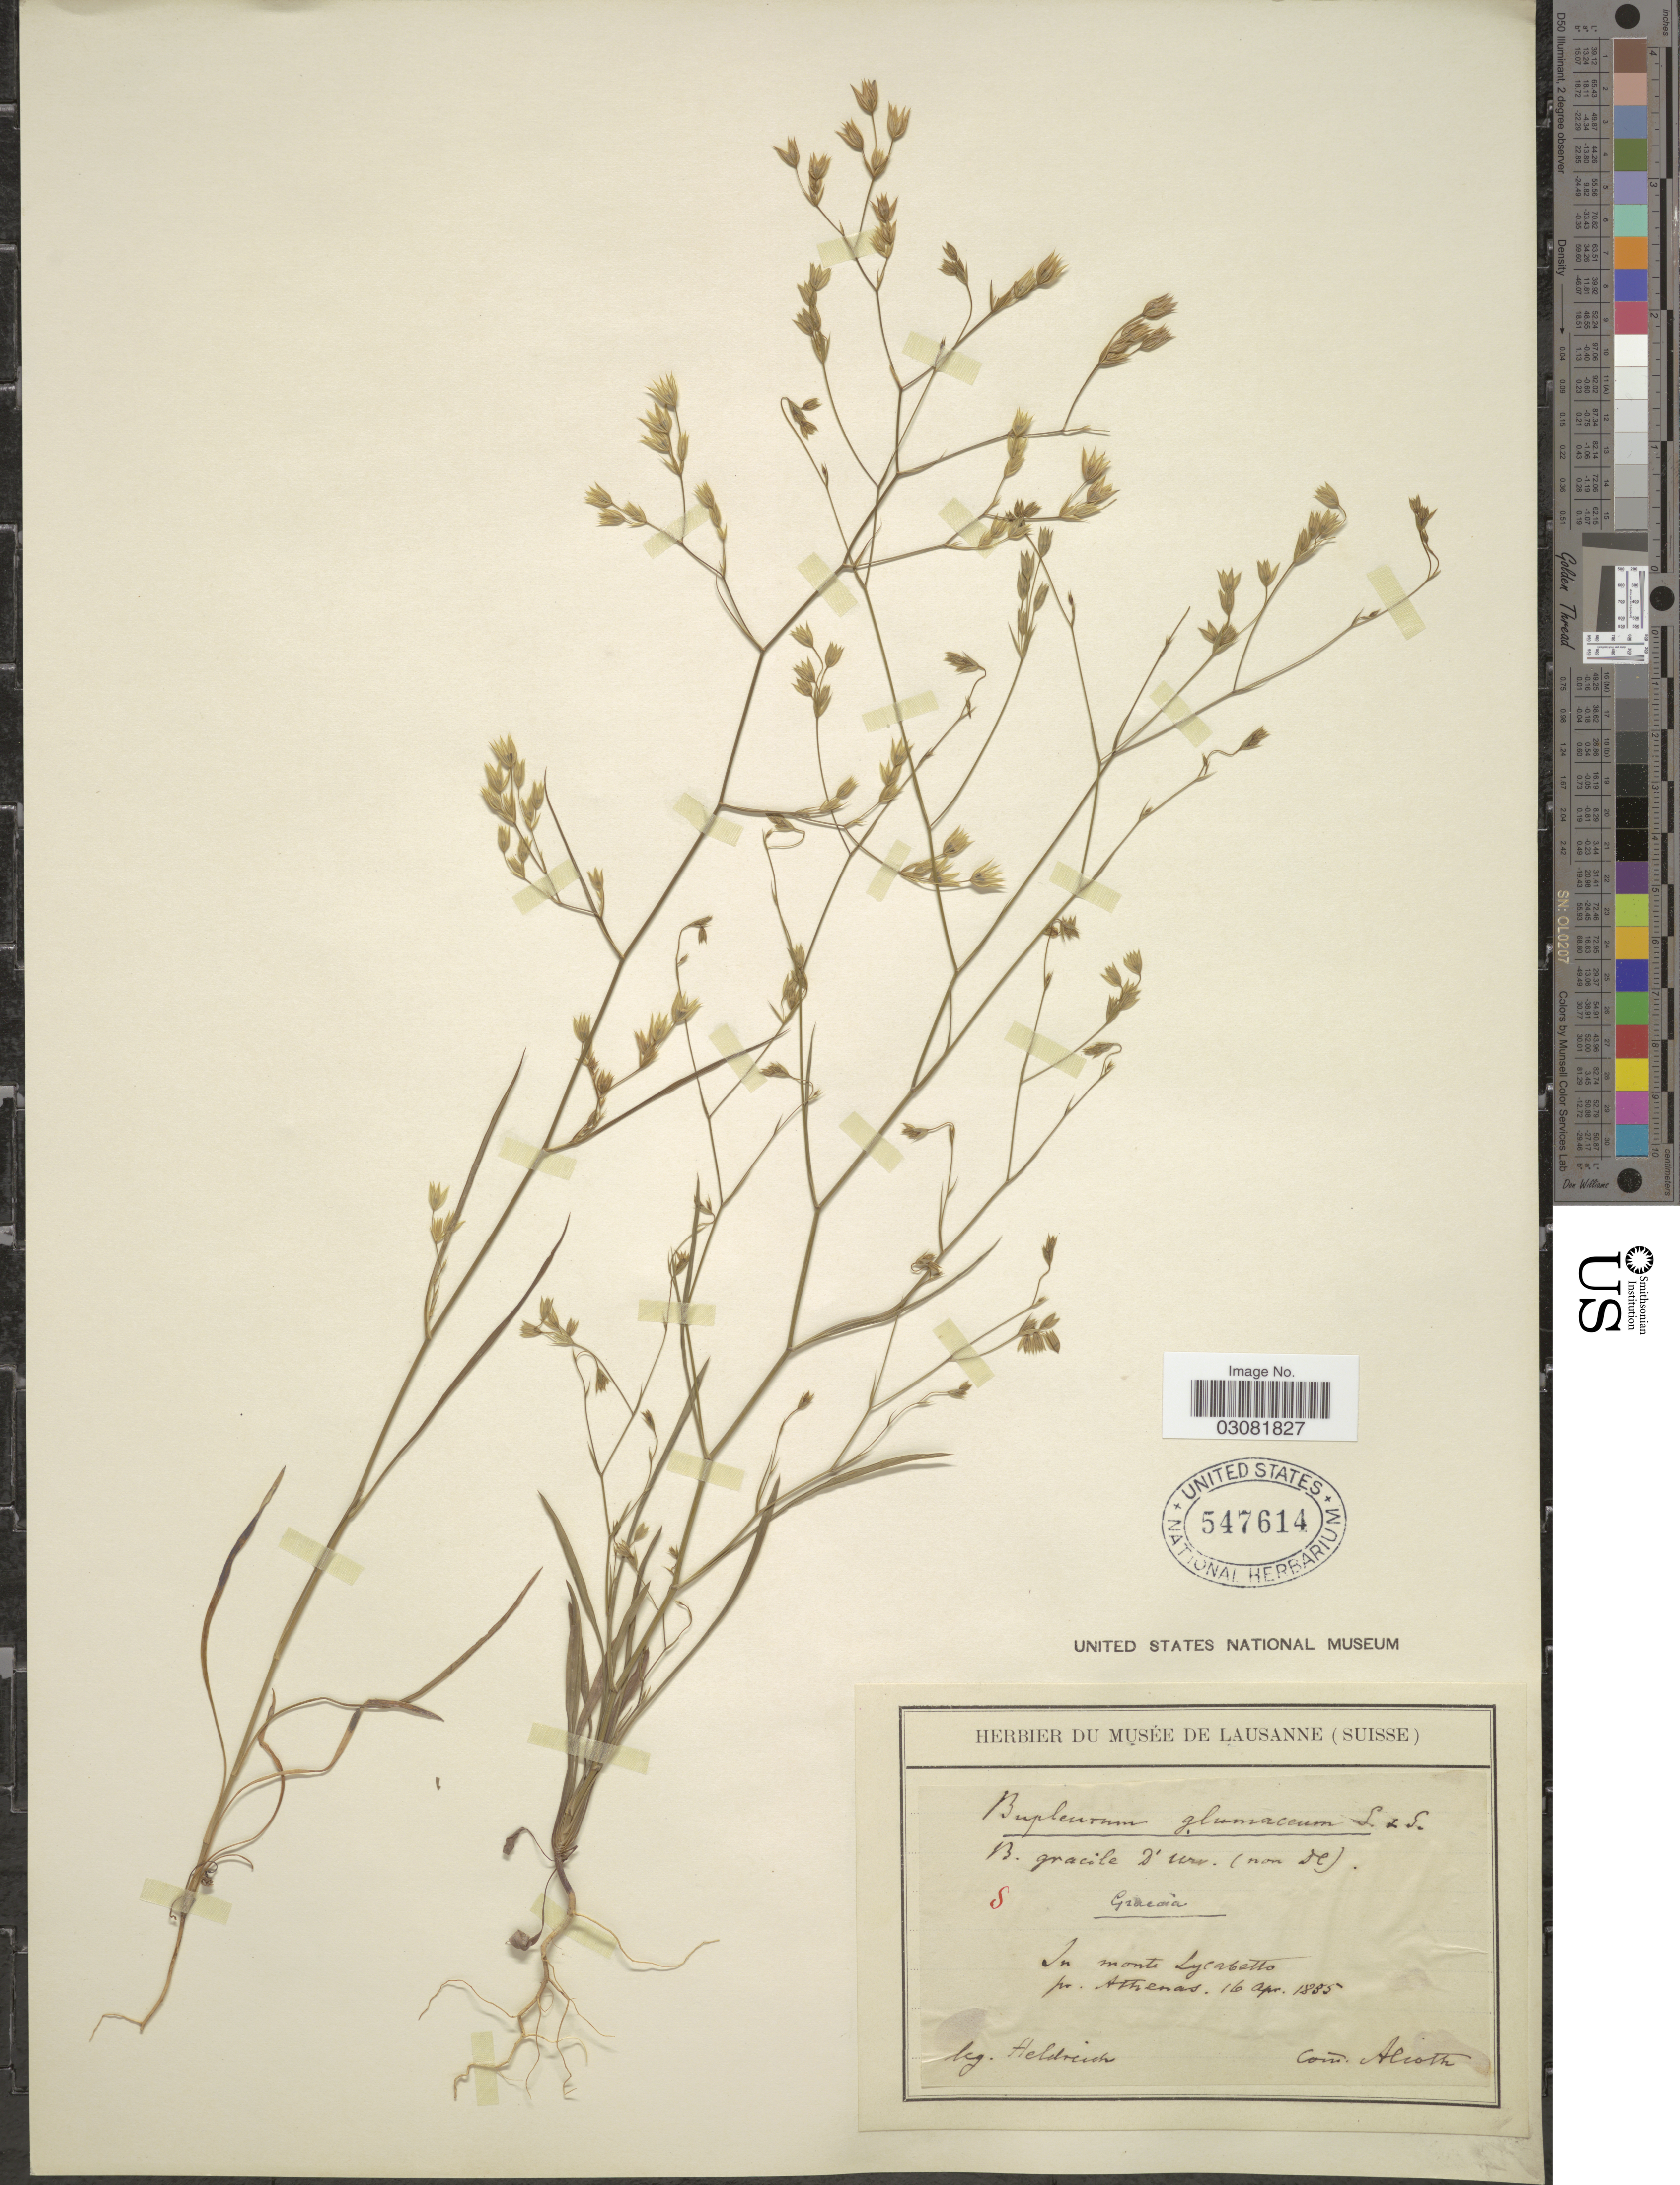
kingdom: Plantae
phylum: Tracheophyta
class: Magnoliopsida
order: Apiales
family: Apiaceae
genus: Bupleurum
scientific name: Bupleurum glumaceum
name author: Sm.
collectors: Heldreich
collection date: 1885-04-16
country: Greece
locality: In monte Lycabetto, pr. Athenas.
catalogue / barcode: US 547614